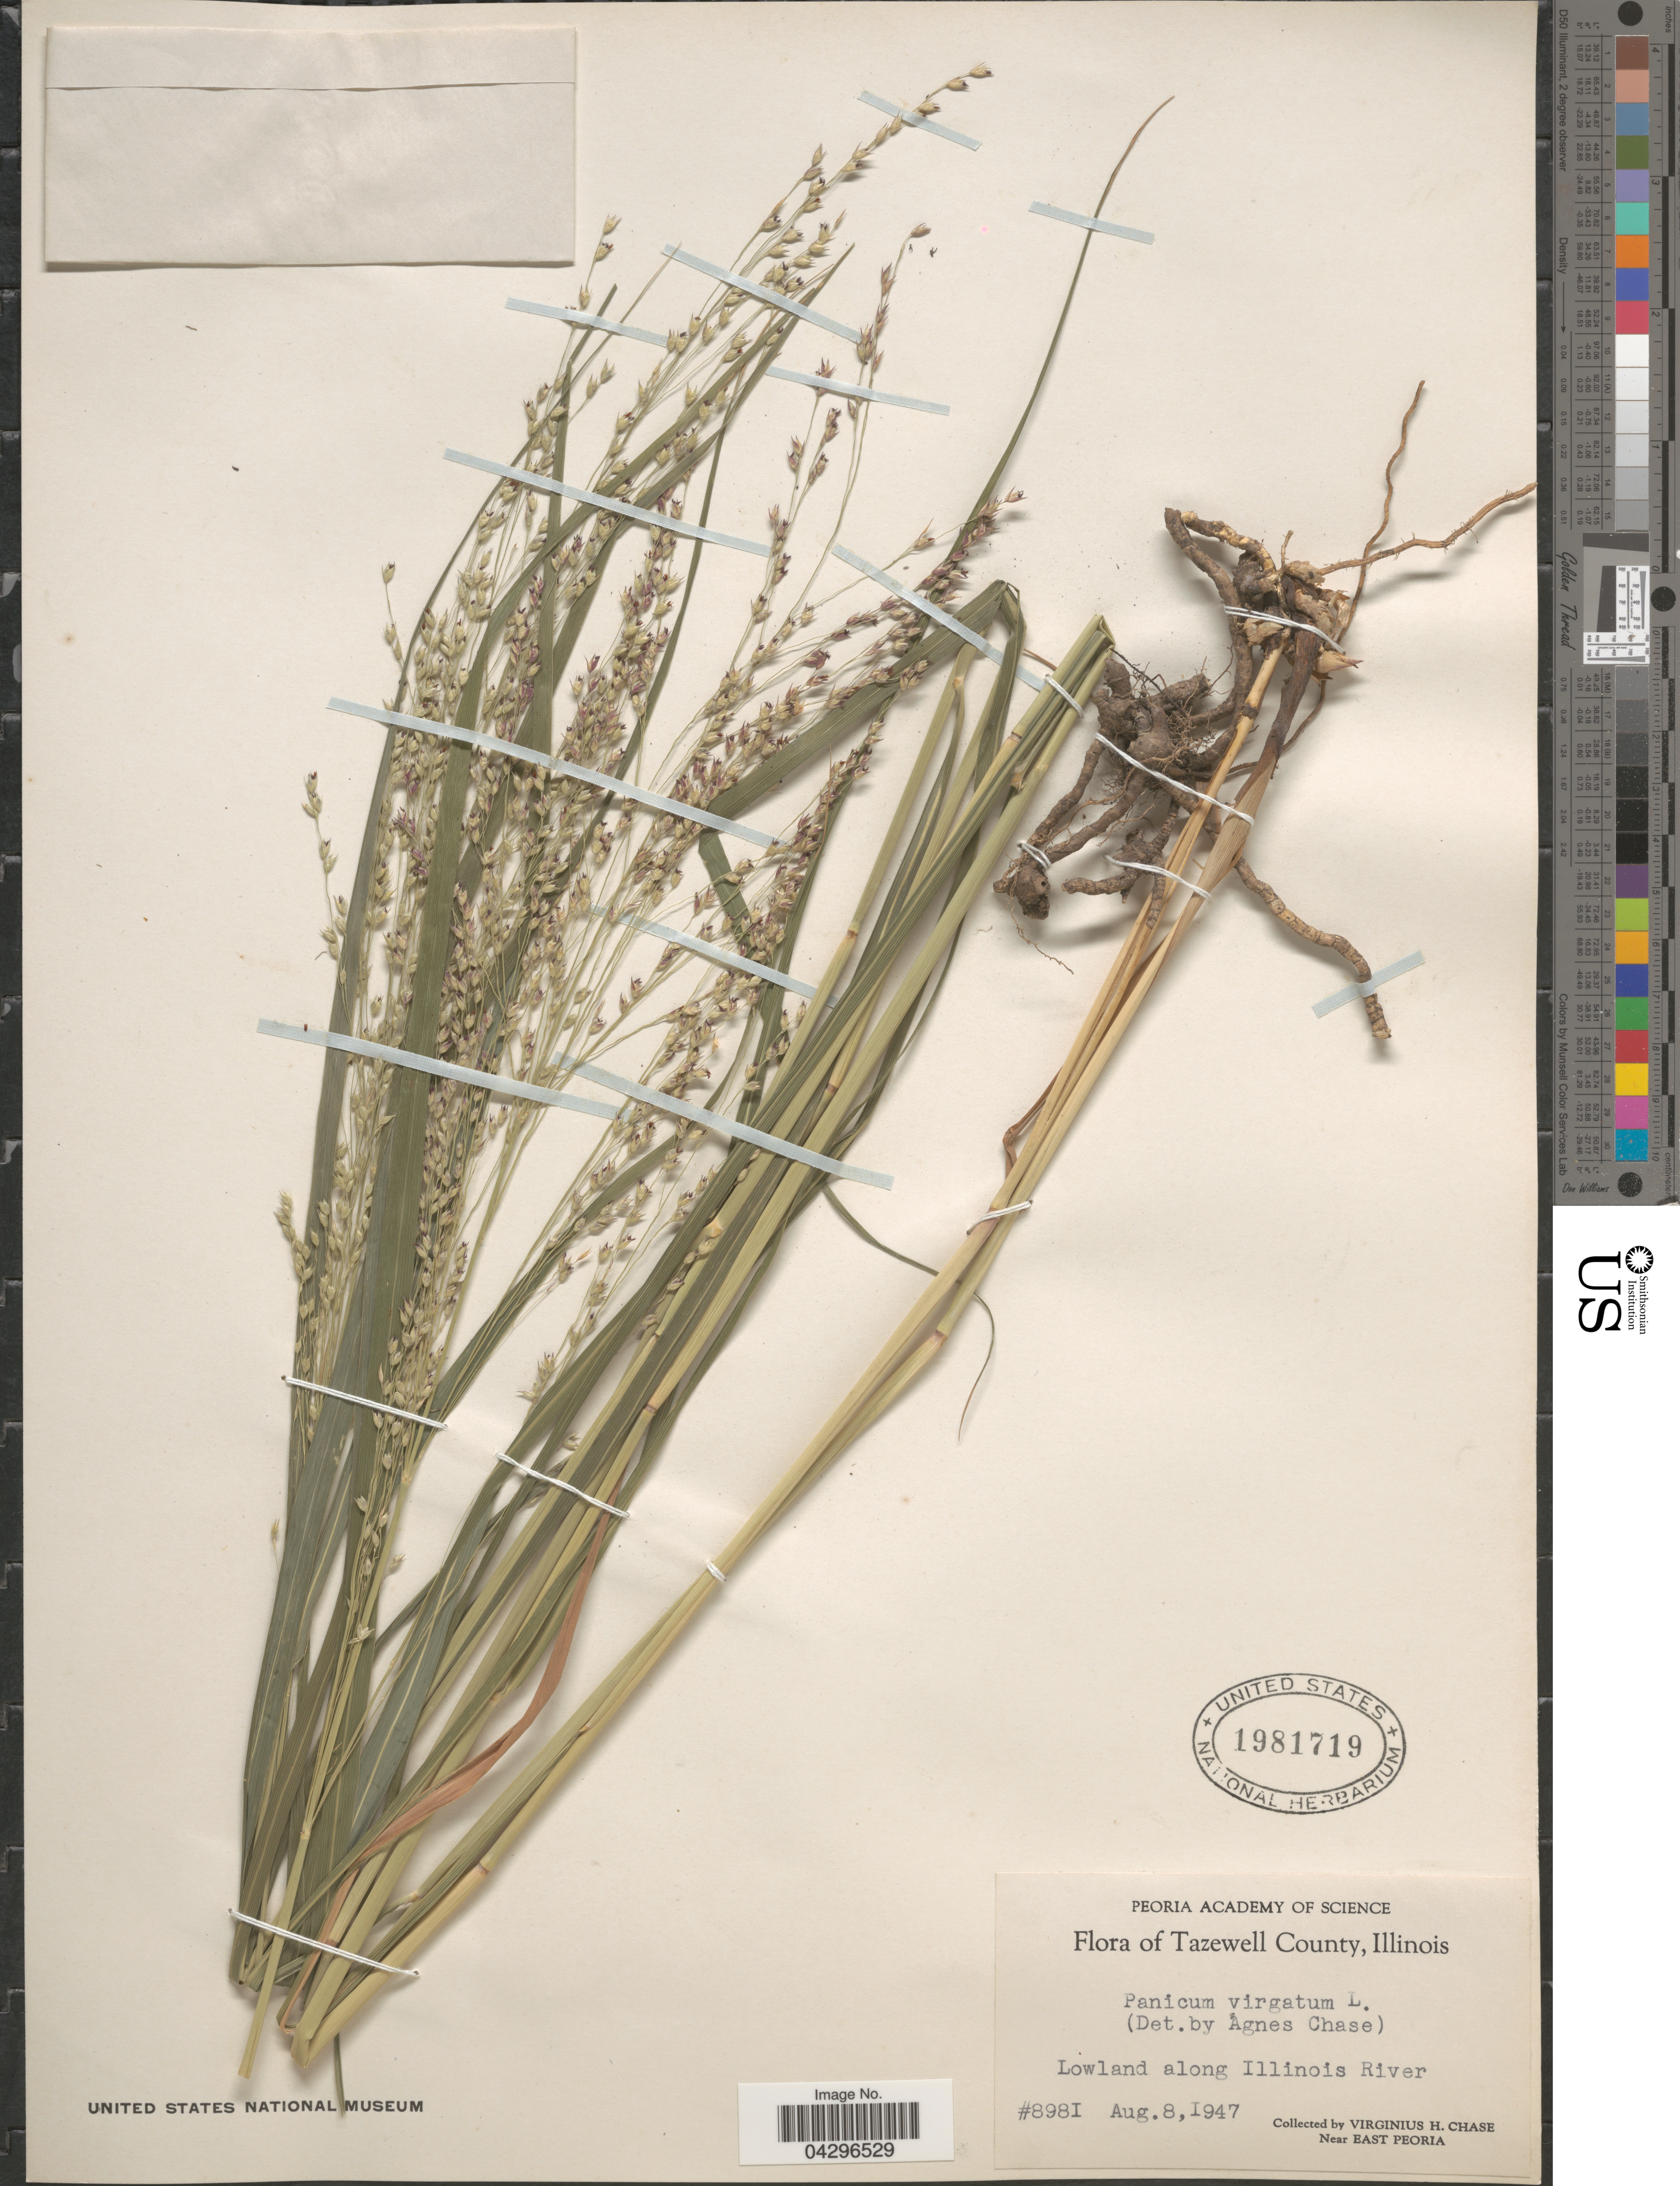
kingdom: Plantae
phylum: Tracheophyta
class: Liliopsida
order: Poales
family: Poaceae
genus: Panicum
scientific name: Panicum virgatum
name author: L.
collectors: V. H. Chase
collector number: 8981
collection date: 1947-08-08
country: United States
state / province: Illinois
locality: Tazewell County. Lowland along Illinois River. Near East Peoria.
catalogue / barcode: US 1981719